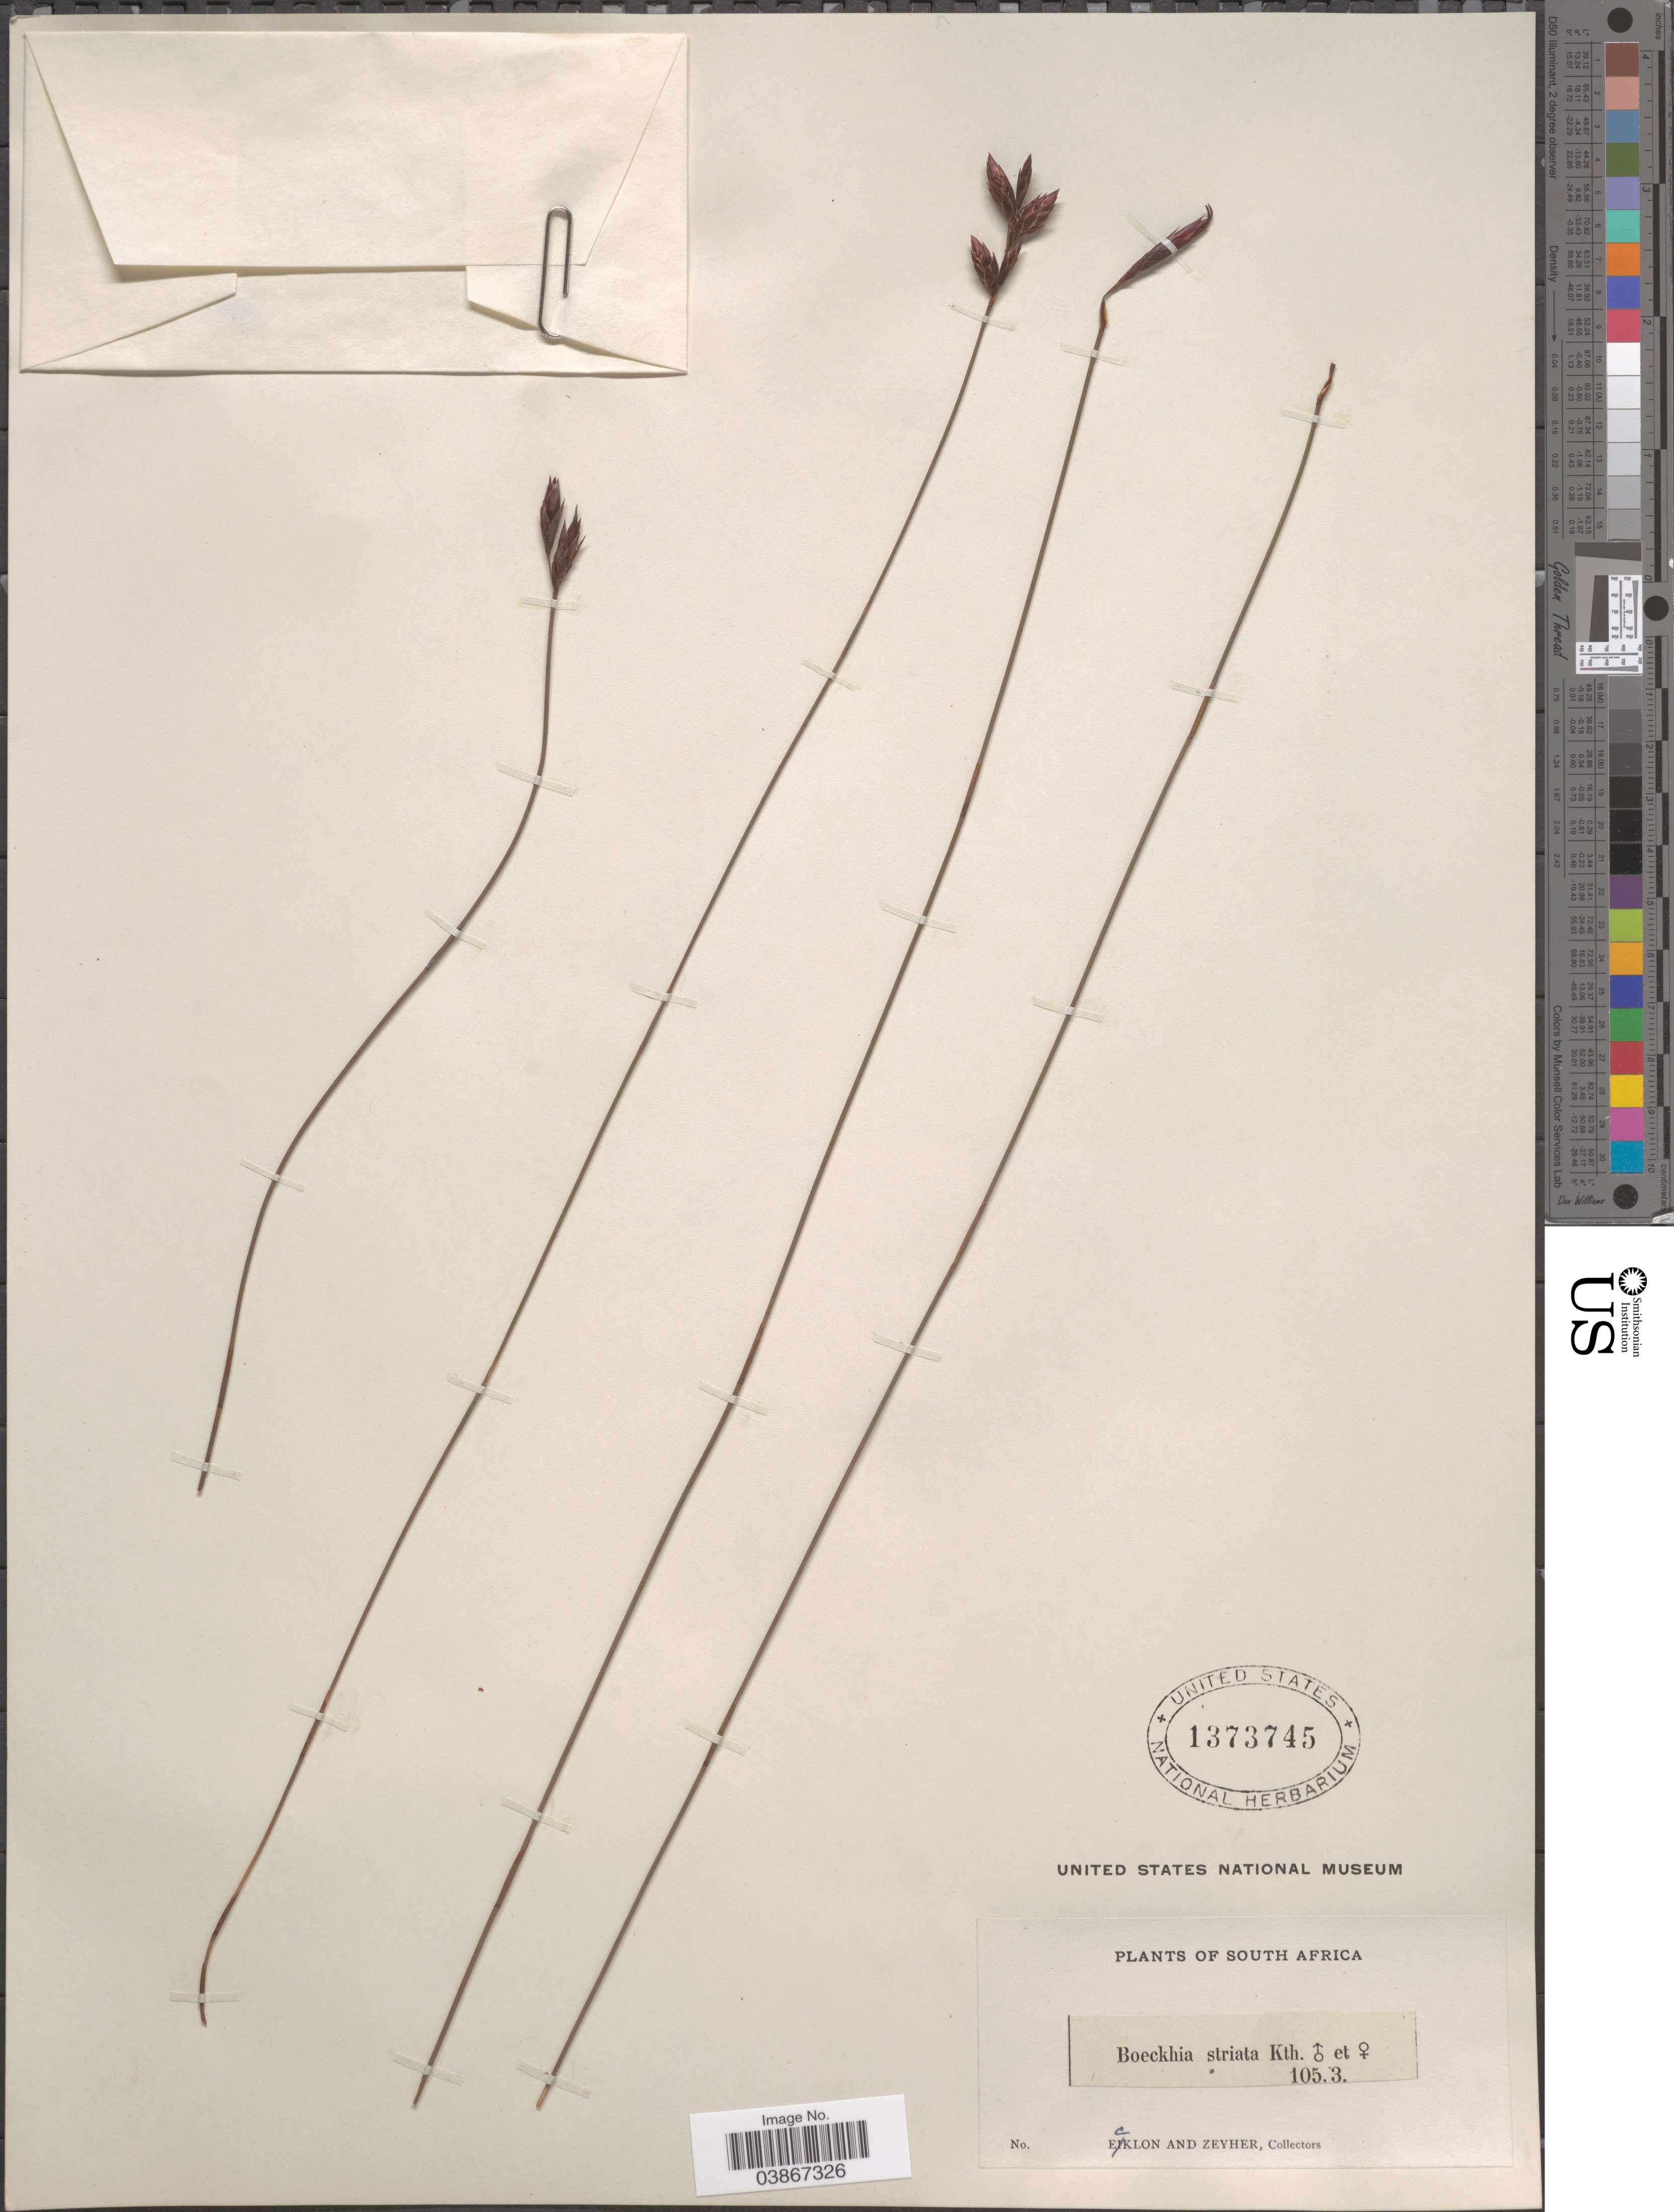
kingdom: Plantae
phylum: Tracheophyta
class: Liliopsida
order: Poales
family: Restionaceae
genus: Hypodiscus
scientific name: Hypodiscus striatus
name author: Mast.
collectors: -. Ecklon & -. Zeyher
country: South Africa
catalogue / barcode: US 1373745